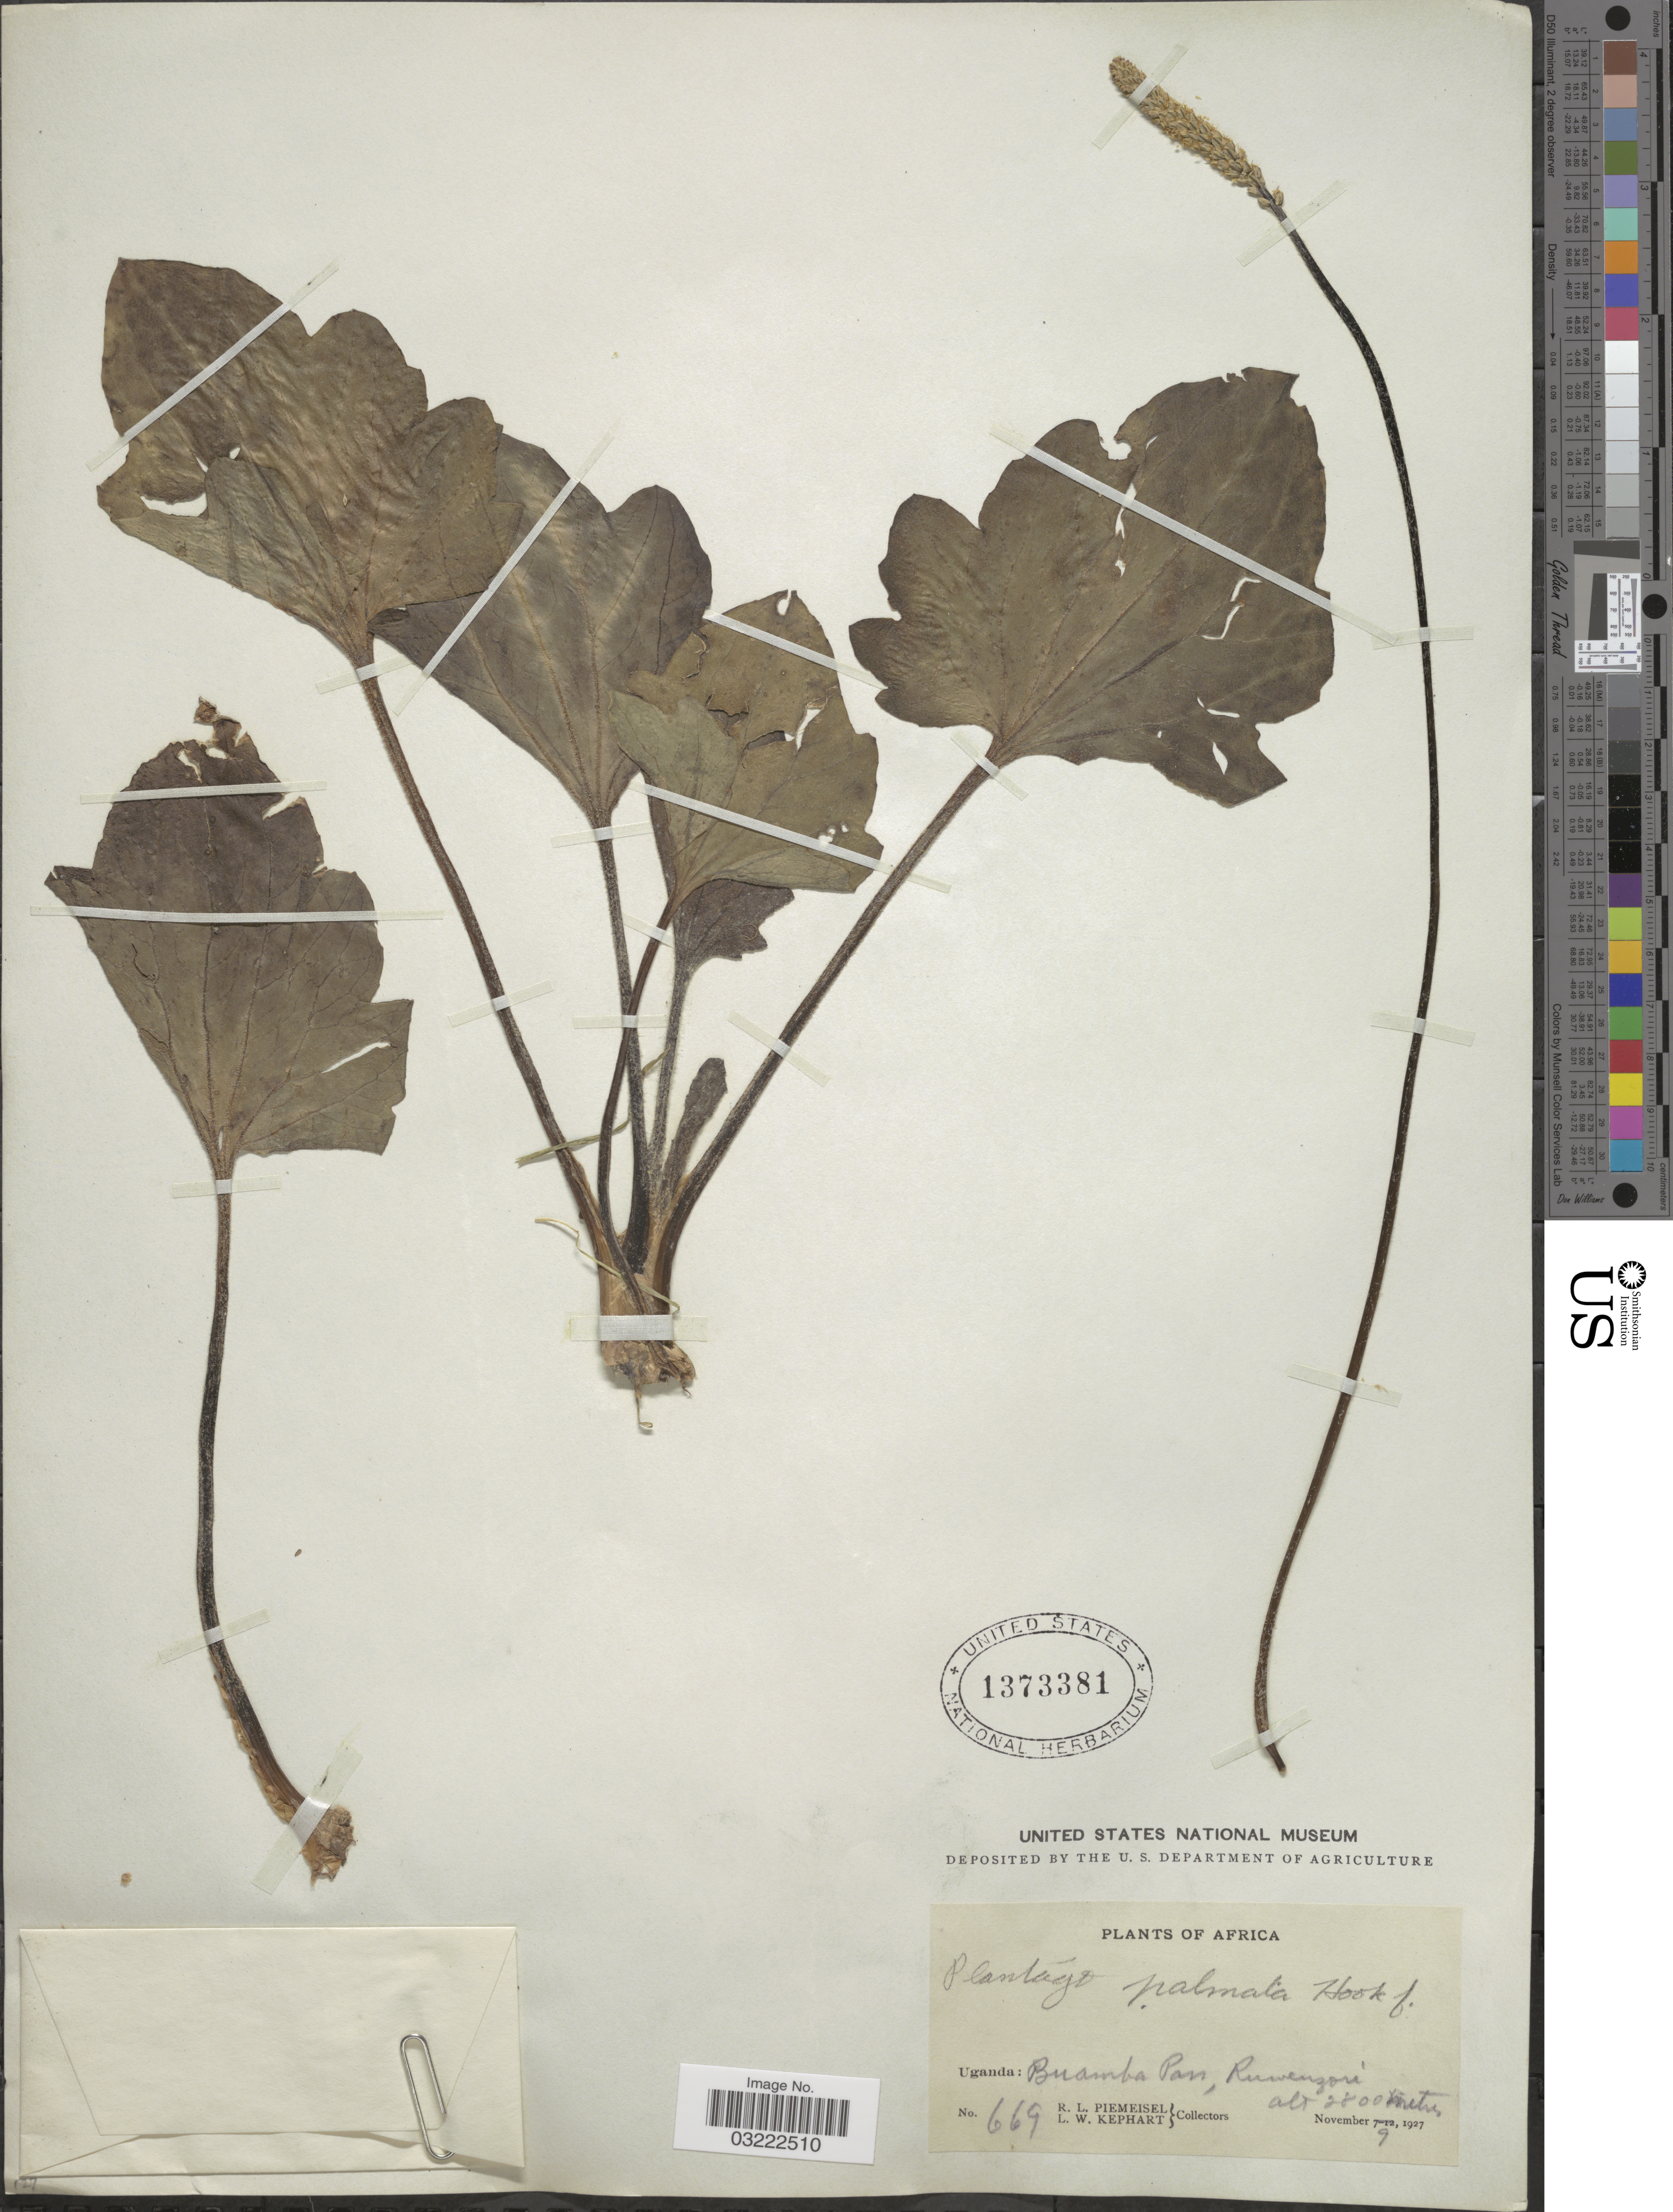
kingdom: Plantae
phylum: Tracheophyta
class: Magnoliopsida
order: Lamiales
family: Plantaginaceae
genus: Plantago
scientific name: Plantago palmata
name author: Hook. f.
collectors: R. L. Piemeisel & L. W. Kephart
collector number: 669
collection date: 1927-11-09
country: Uganda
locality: Buamba Pan, Ruwenzori.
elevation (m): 2800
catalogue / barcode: US 1373381